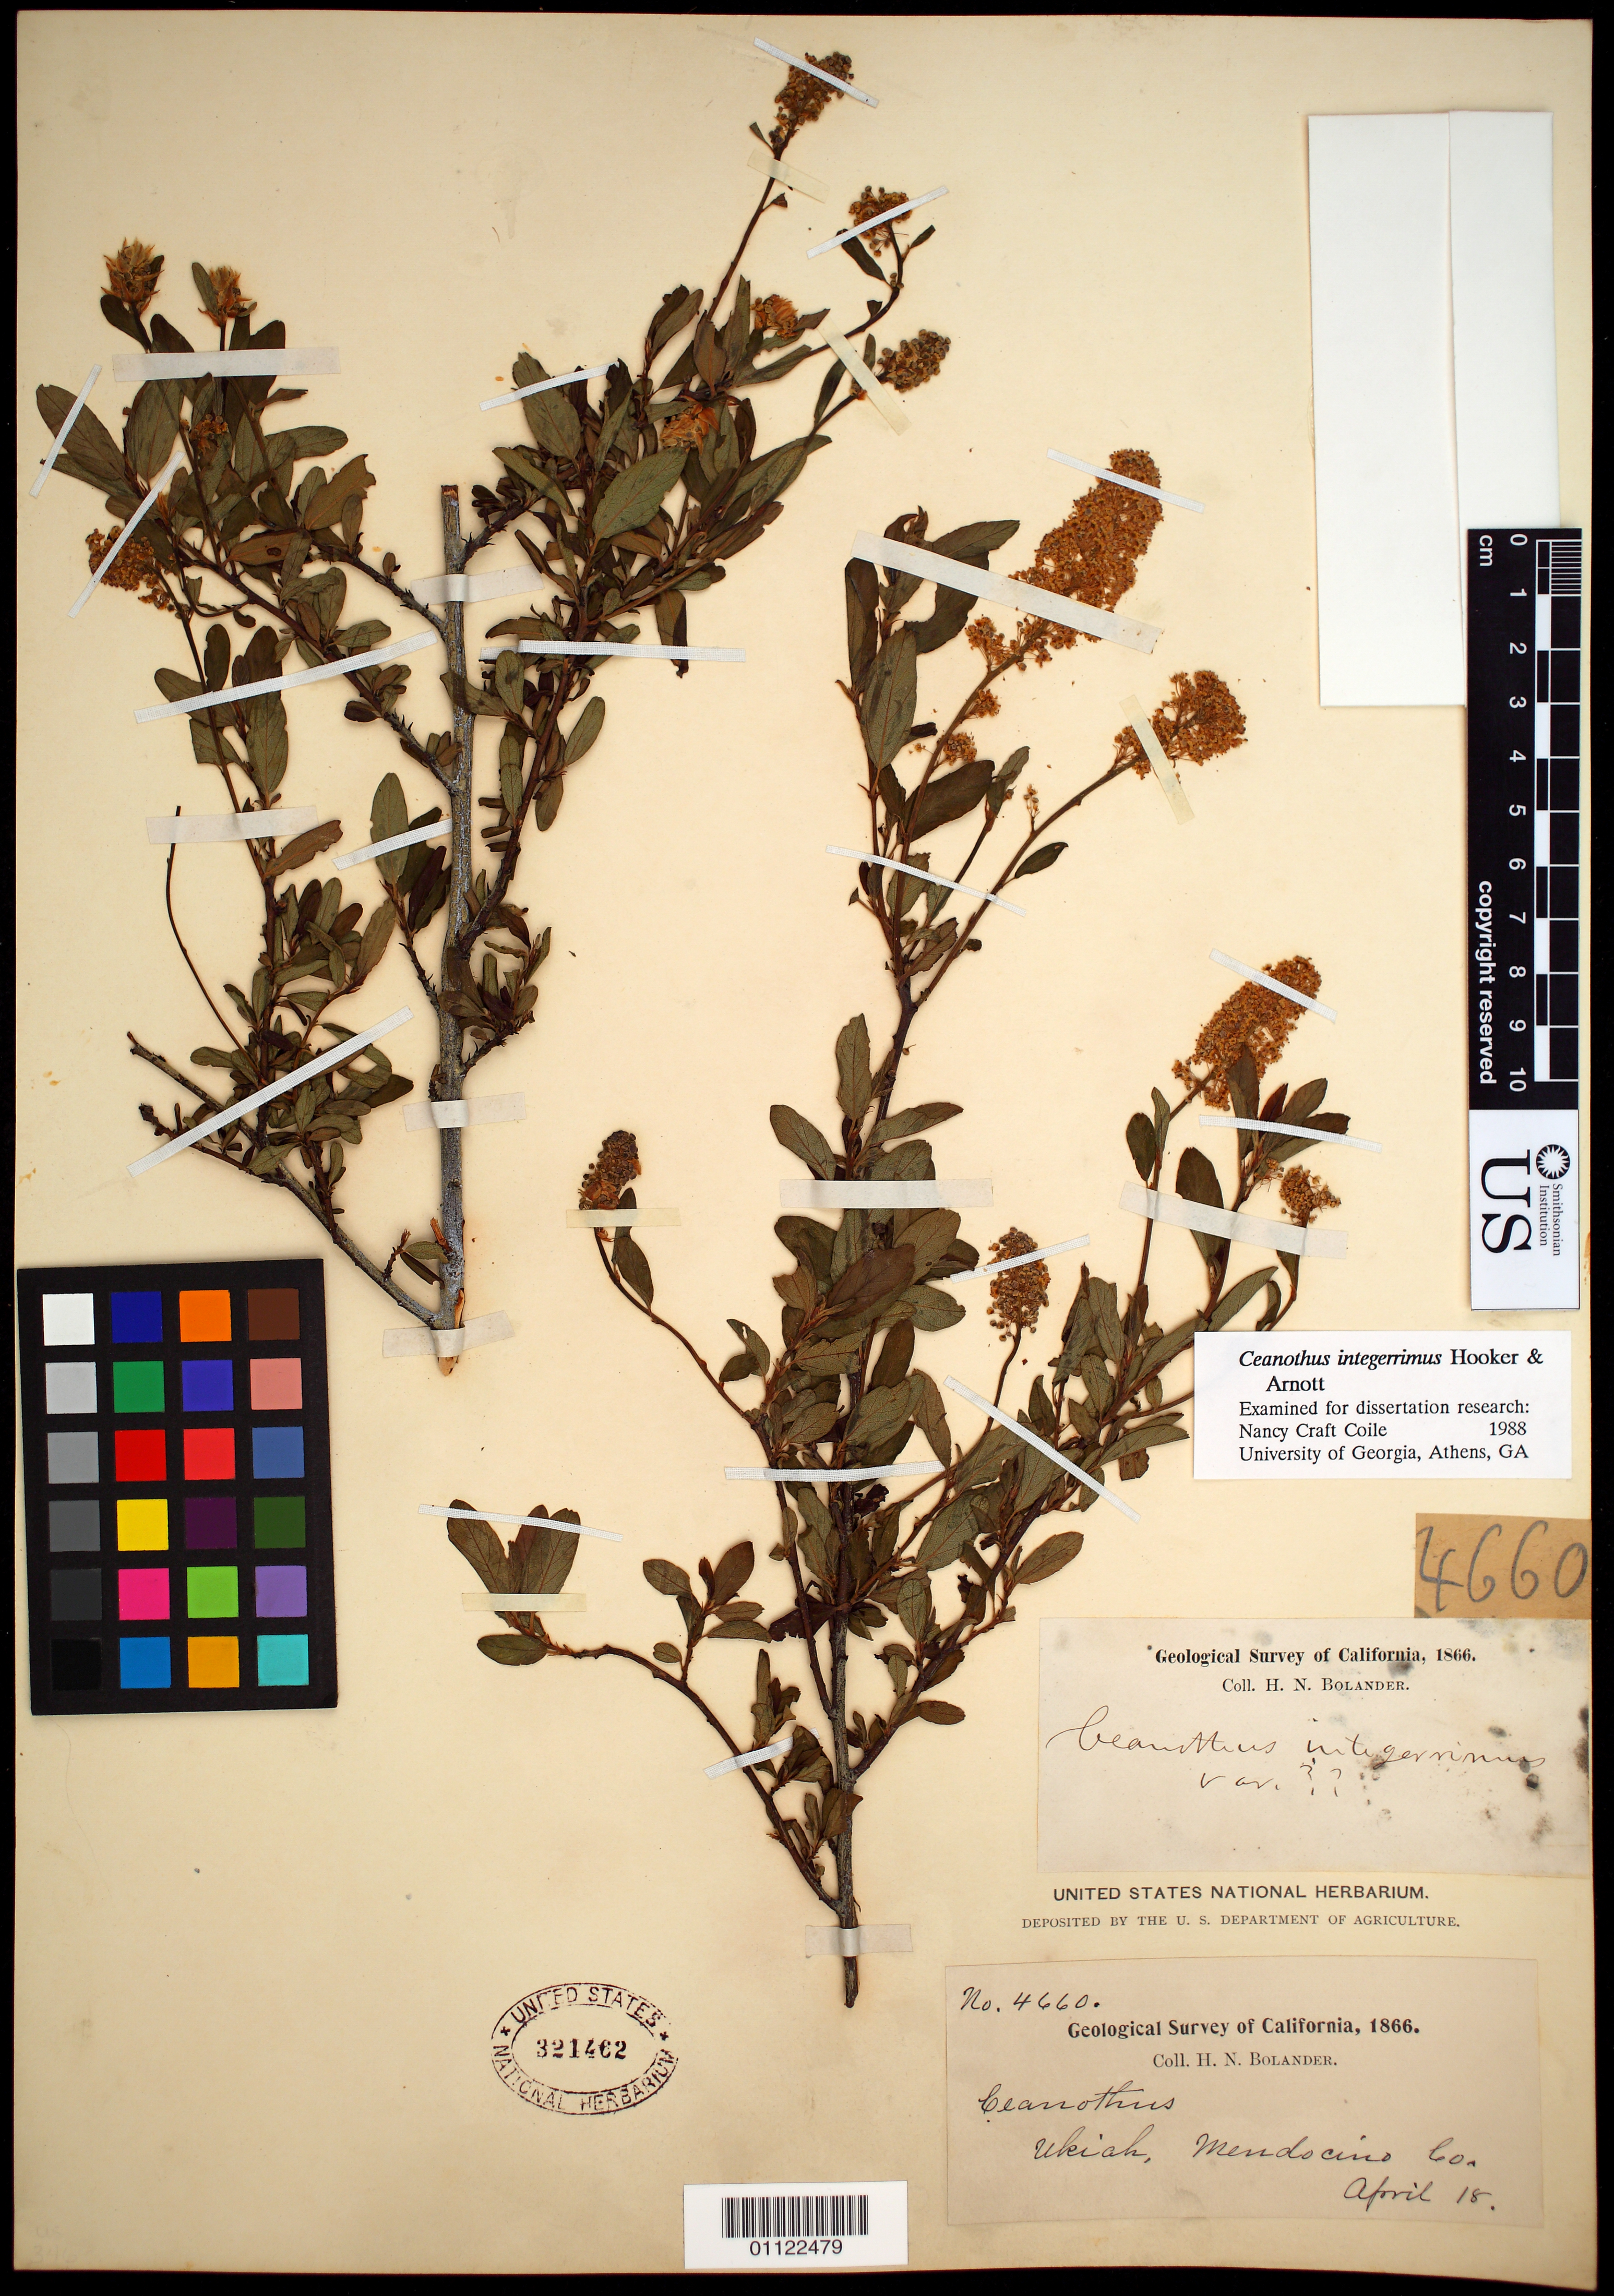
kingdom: Plantae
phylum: Tracheophyta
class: Magnoliopsida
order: Rosales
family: Rhamnaceae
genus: Ceanothus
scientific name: Ceanothus integerrimus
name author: Hook. & Arn.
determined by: Coile, N. C.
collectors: H. Bolander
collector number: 4660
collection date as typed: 18 Apr 1866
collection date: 1866-04-18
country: United States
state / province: California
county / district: Mendocino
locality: Ukiah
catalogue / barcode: US 321462